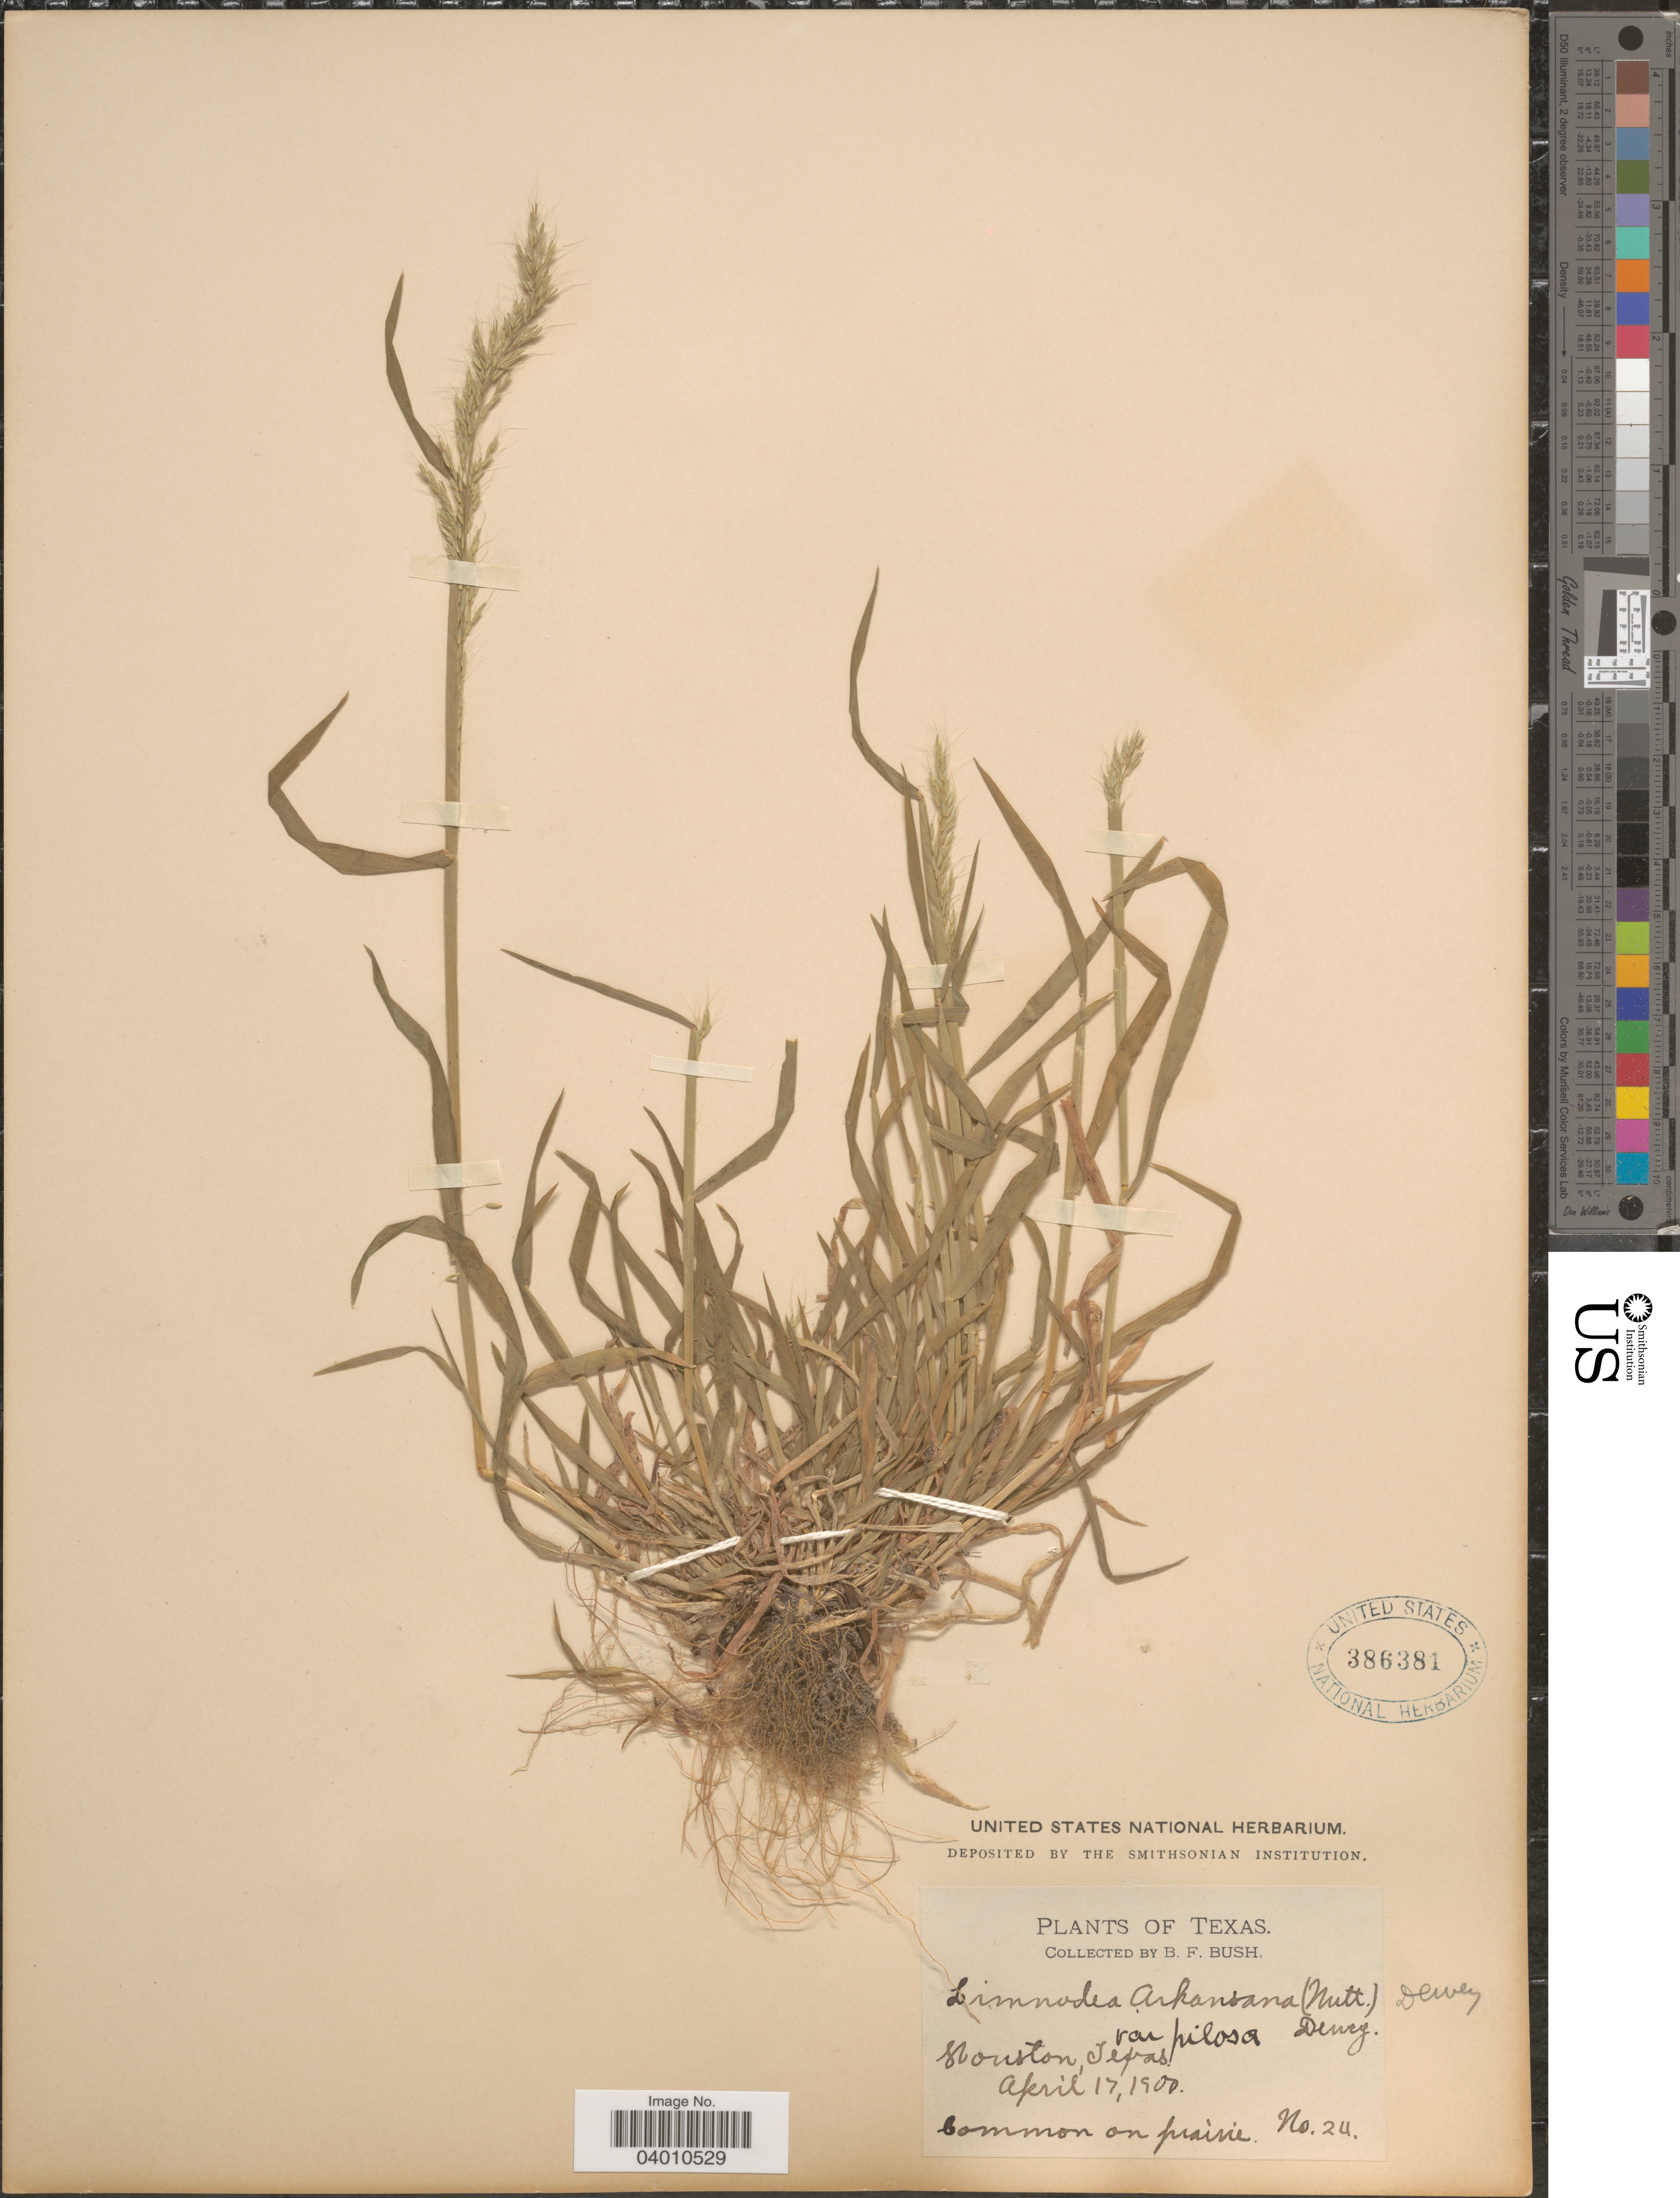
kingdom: Plantae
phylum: Tracheophyta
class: Liliopsida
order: Poales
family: Poaceae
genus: Limnodea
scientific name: Limnodea arkansana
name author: (Nutt.) L.H. Dewey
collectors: B. F. Bush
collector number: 24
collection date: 1900-04-17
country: United States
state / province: Texas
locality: Houston.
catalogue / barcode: US 386381